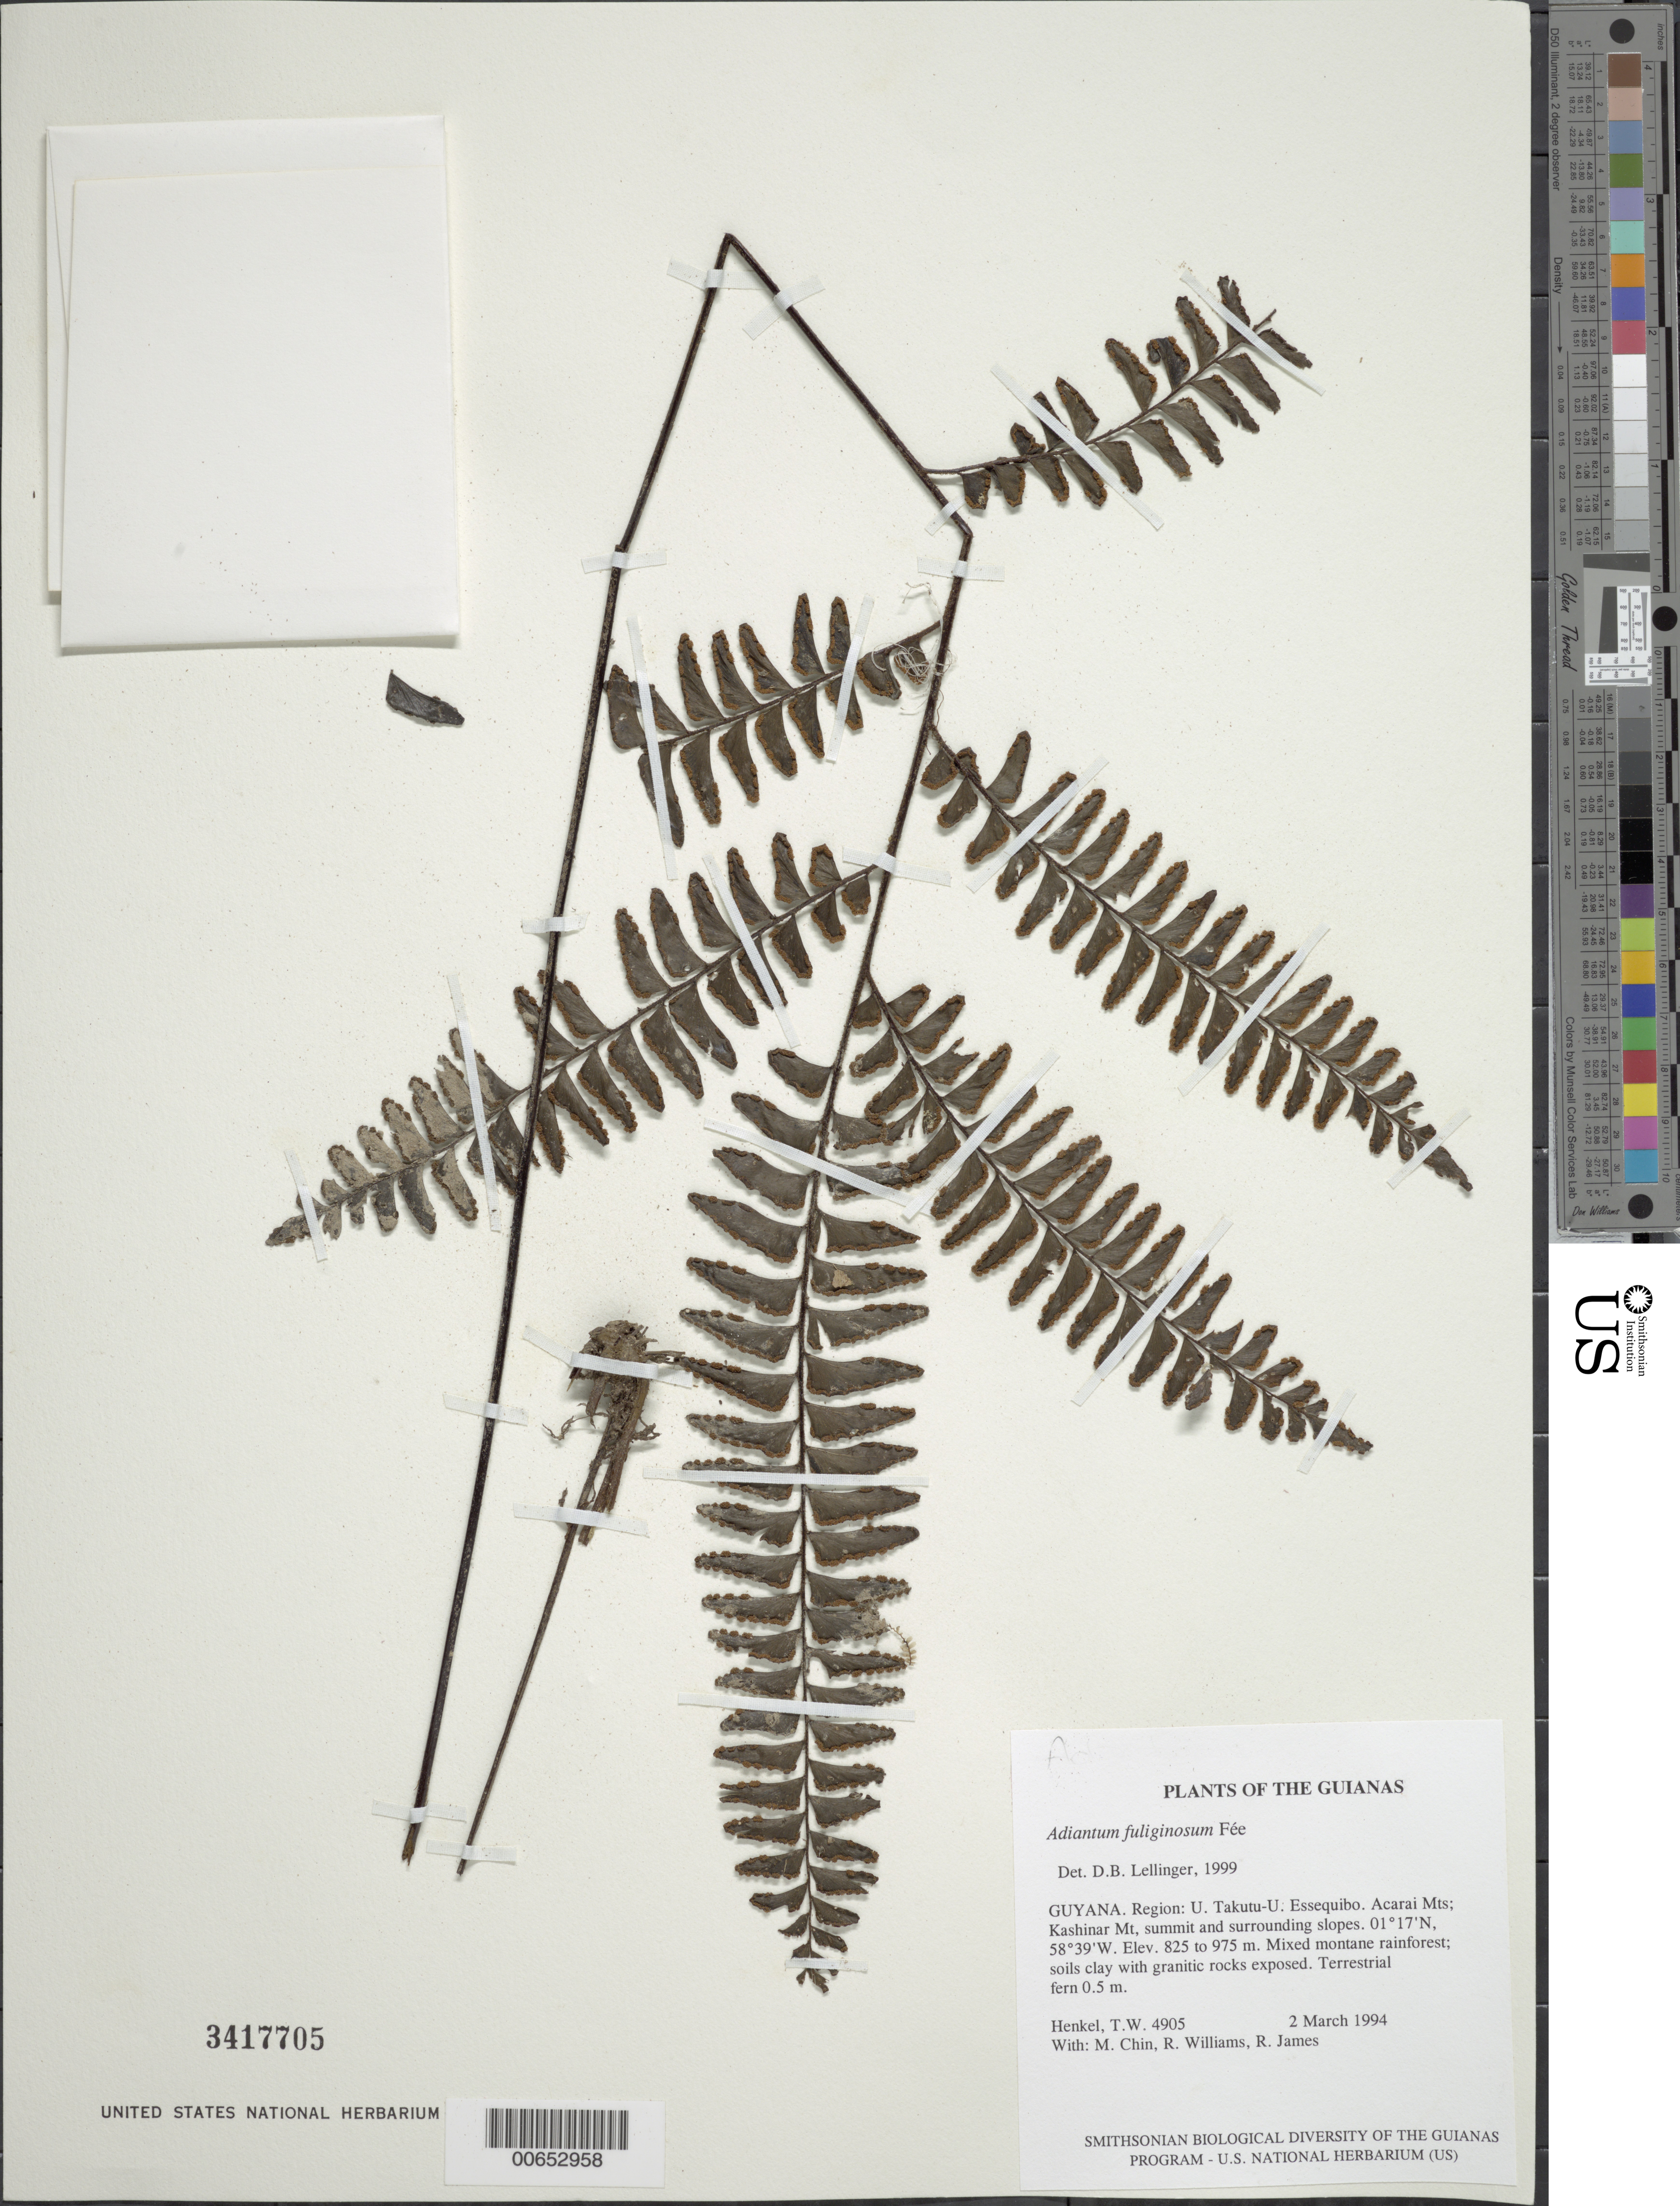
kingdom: Plantae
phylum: Tracheophyta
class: Polypodiopsida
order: Polypodiales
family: Pteridaceae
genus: Adiantum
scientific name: Adiantum fuliginosum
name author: Fée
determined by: Lellinger, David B., (BOT), Smithsonian Institution - National Museum of Natural History (UNITED STATES)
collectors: T. Henkel, M. Chin, R. Williams & R. James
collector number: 4905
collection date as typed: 2 March 1994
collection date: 1994-03-02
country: Guyana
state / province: U. Takutu-U. Essequibo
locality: Acarai Mts; Kashinar Mt, summit and surrounding slopes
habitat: Mixed montane rainforest; soils clay with granitic rocks exposed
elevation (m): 825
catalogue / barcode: US 3417705